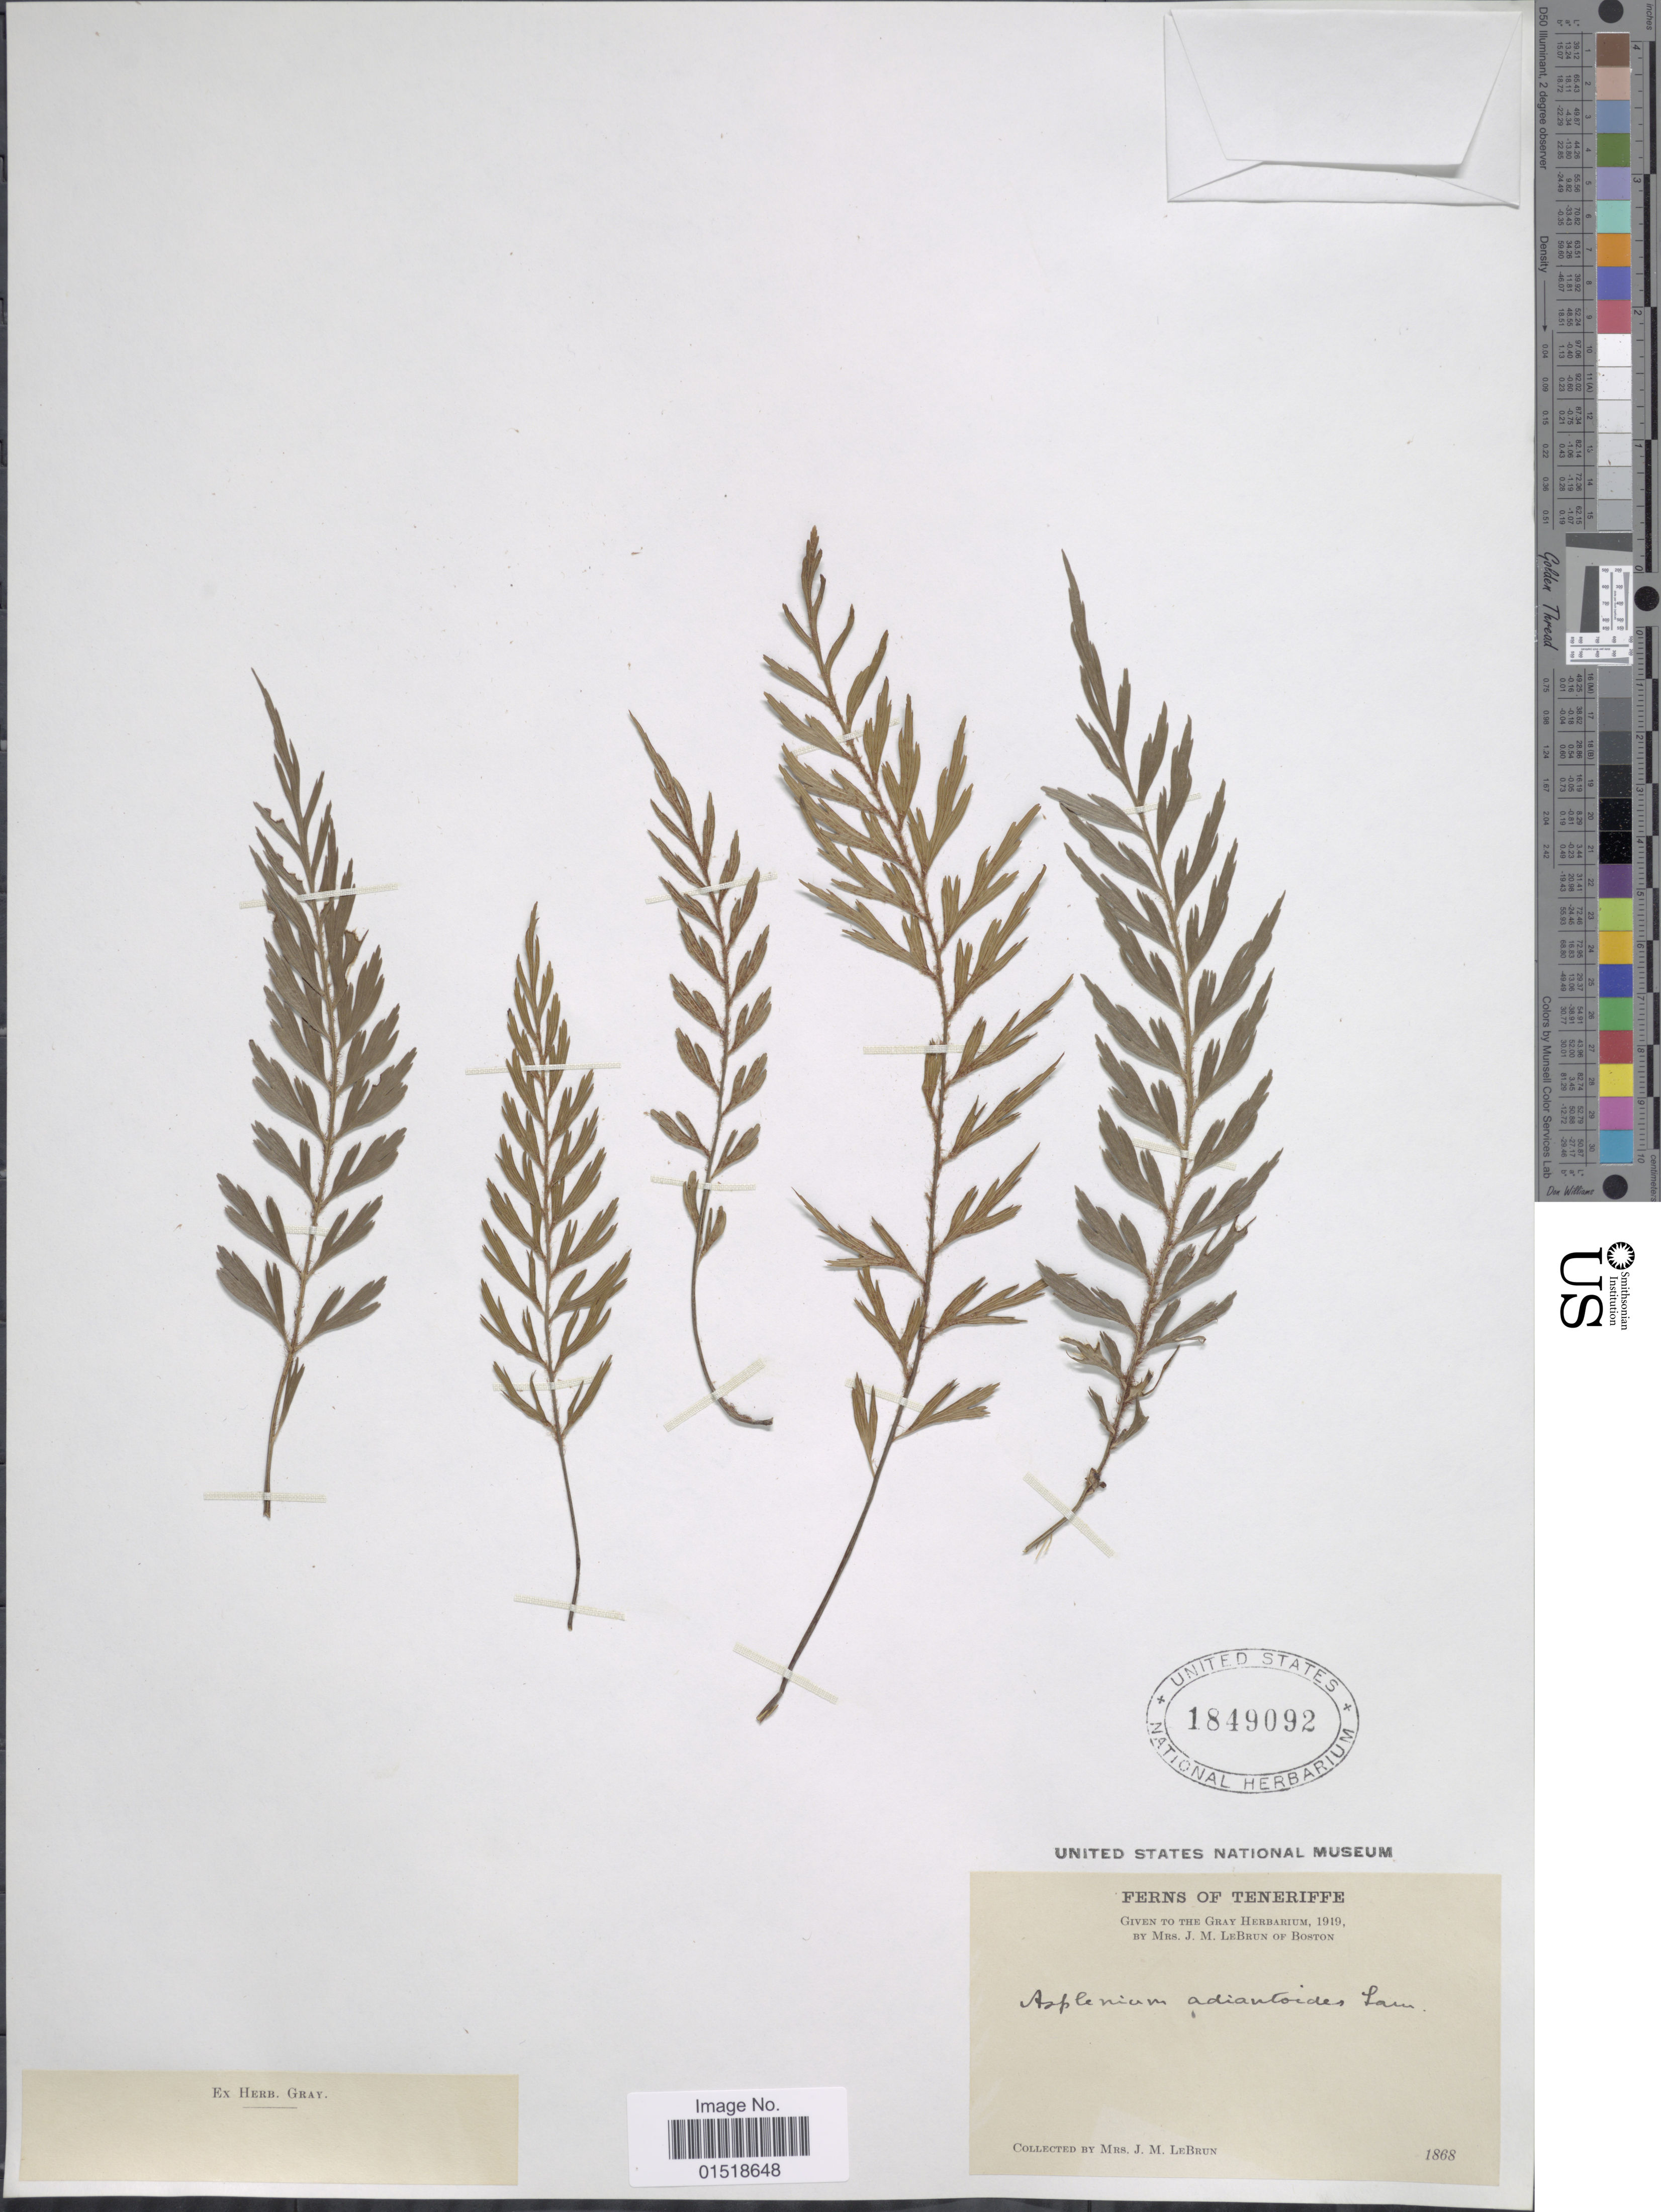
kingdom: Plantae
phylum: Tracheophyta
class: Polypodiopsida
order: Polypodiales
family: Aspleniaceae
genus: Asplenium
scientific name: Asplenium aethiopicum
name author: (Burm. f.) Bech.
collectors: Mrs. J. M. Lebrun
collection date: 1868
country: Spain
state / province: Canarias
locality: Ferns of Teneriffe.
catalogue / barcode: US 1849092